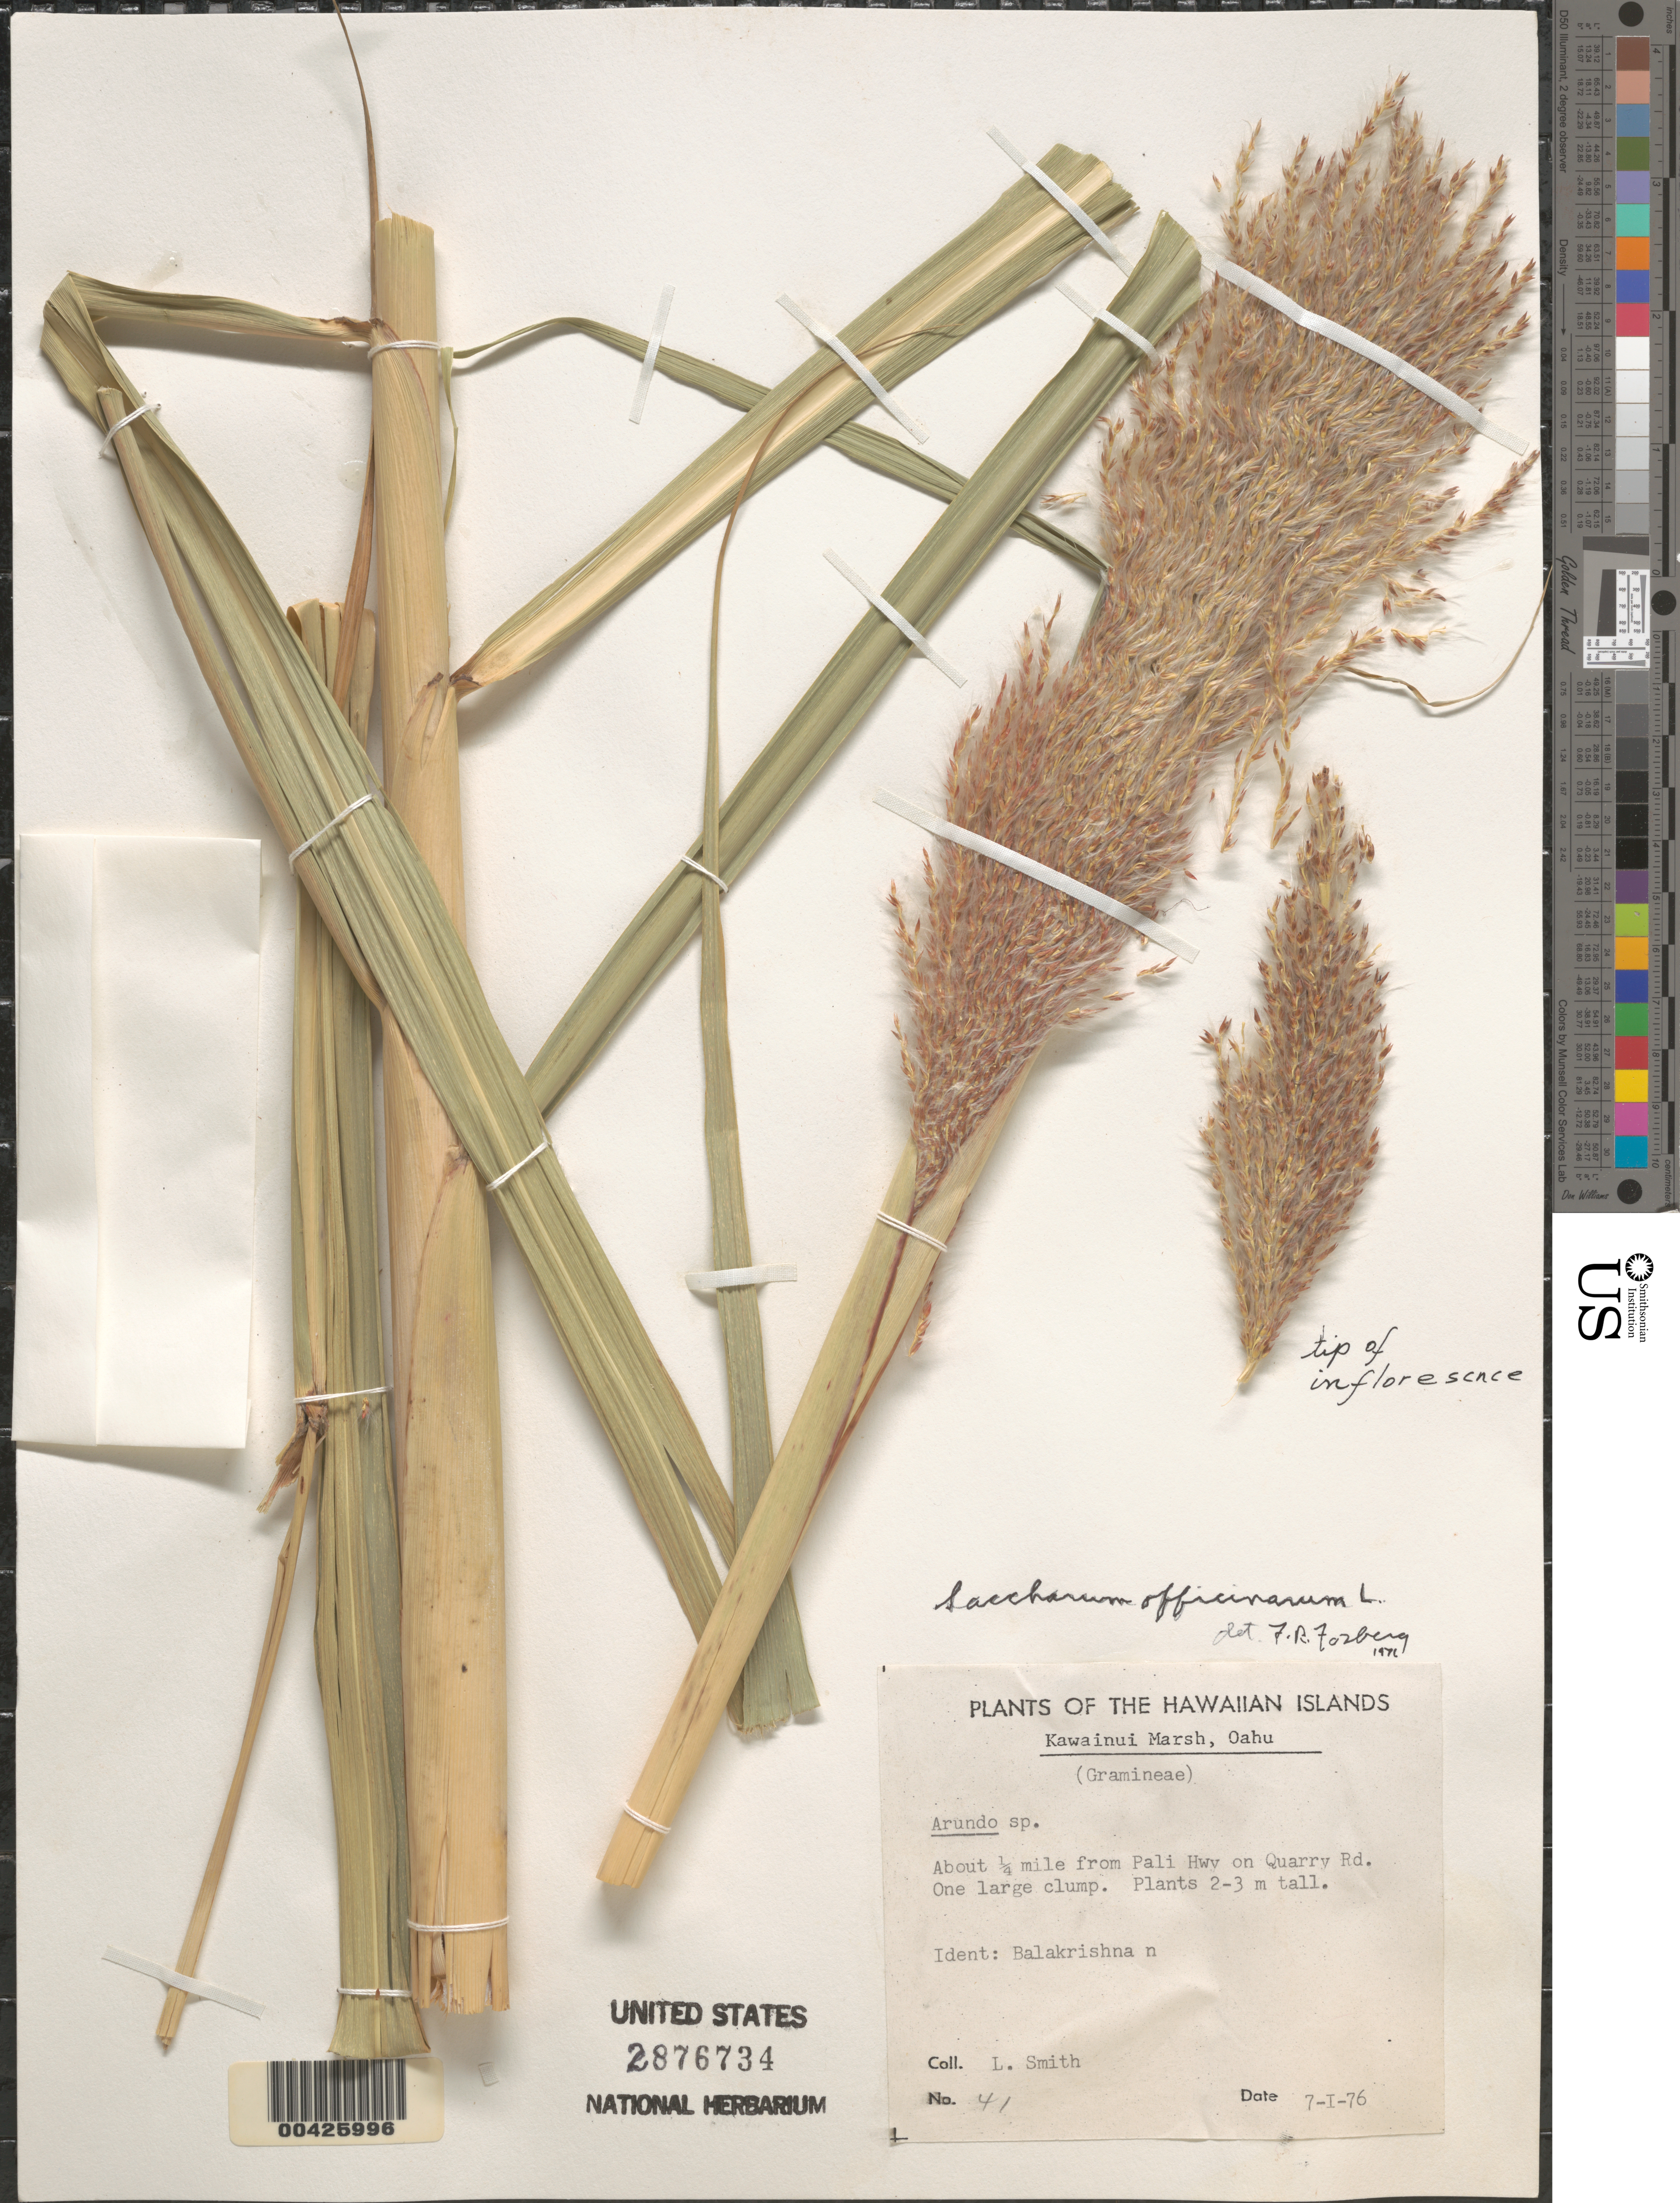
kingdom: Plantae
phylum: Tracheophyta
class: Liliopsida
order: Poales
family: Poaceae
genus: Saccharum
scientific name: Saccharum officinarum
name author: L.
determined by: Fosberg, F. R.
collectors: L. Smith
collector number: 41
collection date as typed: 7 Jan 1976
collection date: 1976-01-07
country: United States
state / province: Hawaii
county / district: Honolulu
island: Oahu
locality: Kawainui Marsh, about 1/4 mi from Pali Highway on Quarry Road.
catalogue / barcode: US 2876734